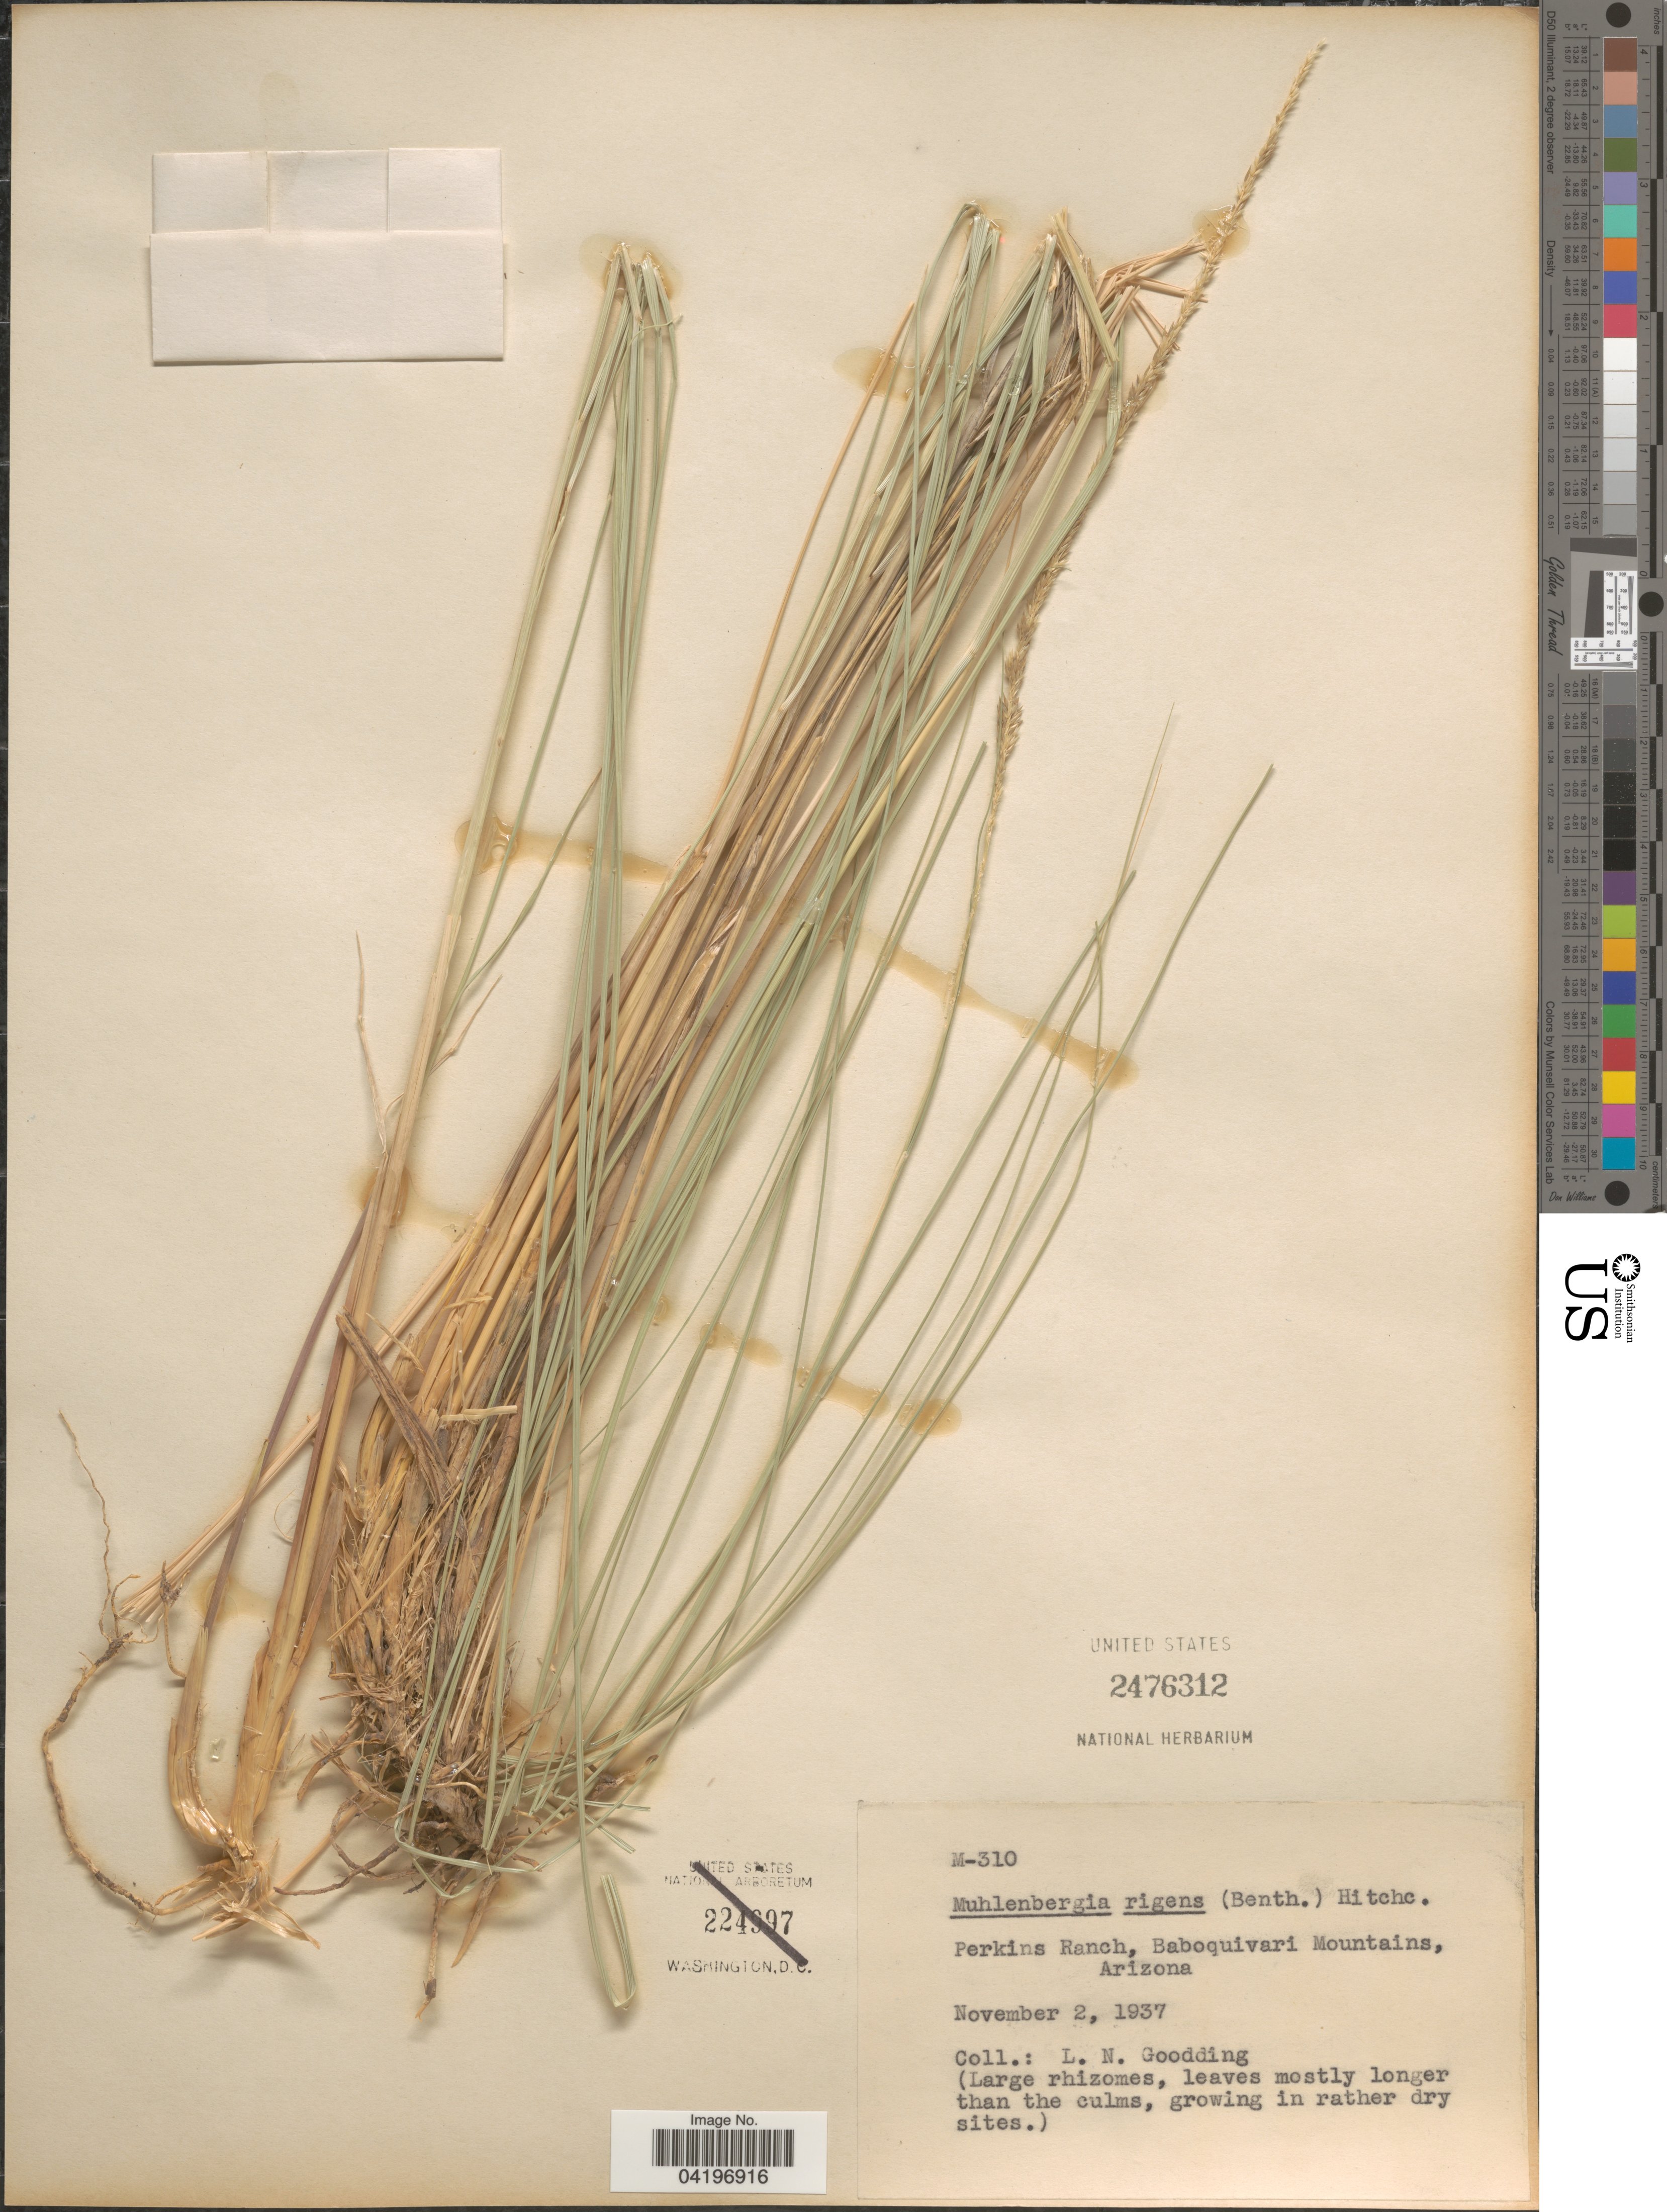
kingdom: Plantae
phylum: Tracheophyta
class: Liliopsida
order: Poales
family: Poaceae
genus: Muhlenbergia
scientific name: Muhlenbergia rigens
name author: (Benth.) Hitchc.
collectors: L. N. Goodding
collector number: M-310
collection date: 1937-11-02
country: United States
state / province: Arizona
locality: Perkins Ranch, Baboquivari Mountains.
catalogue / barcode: US 2476312